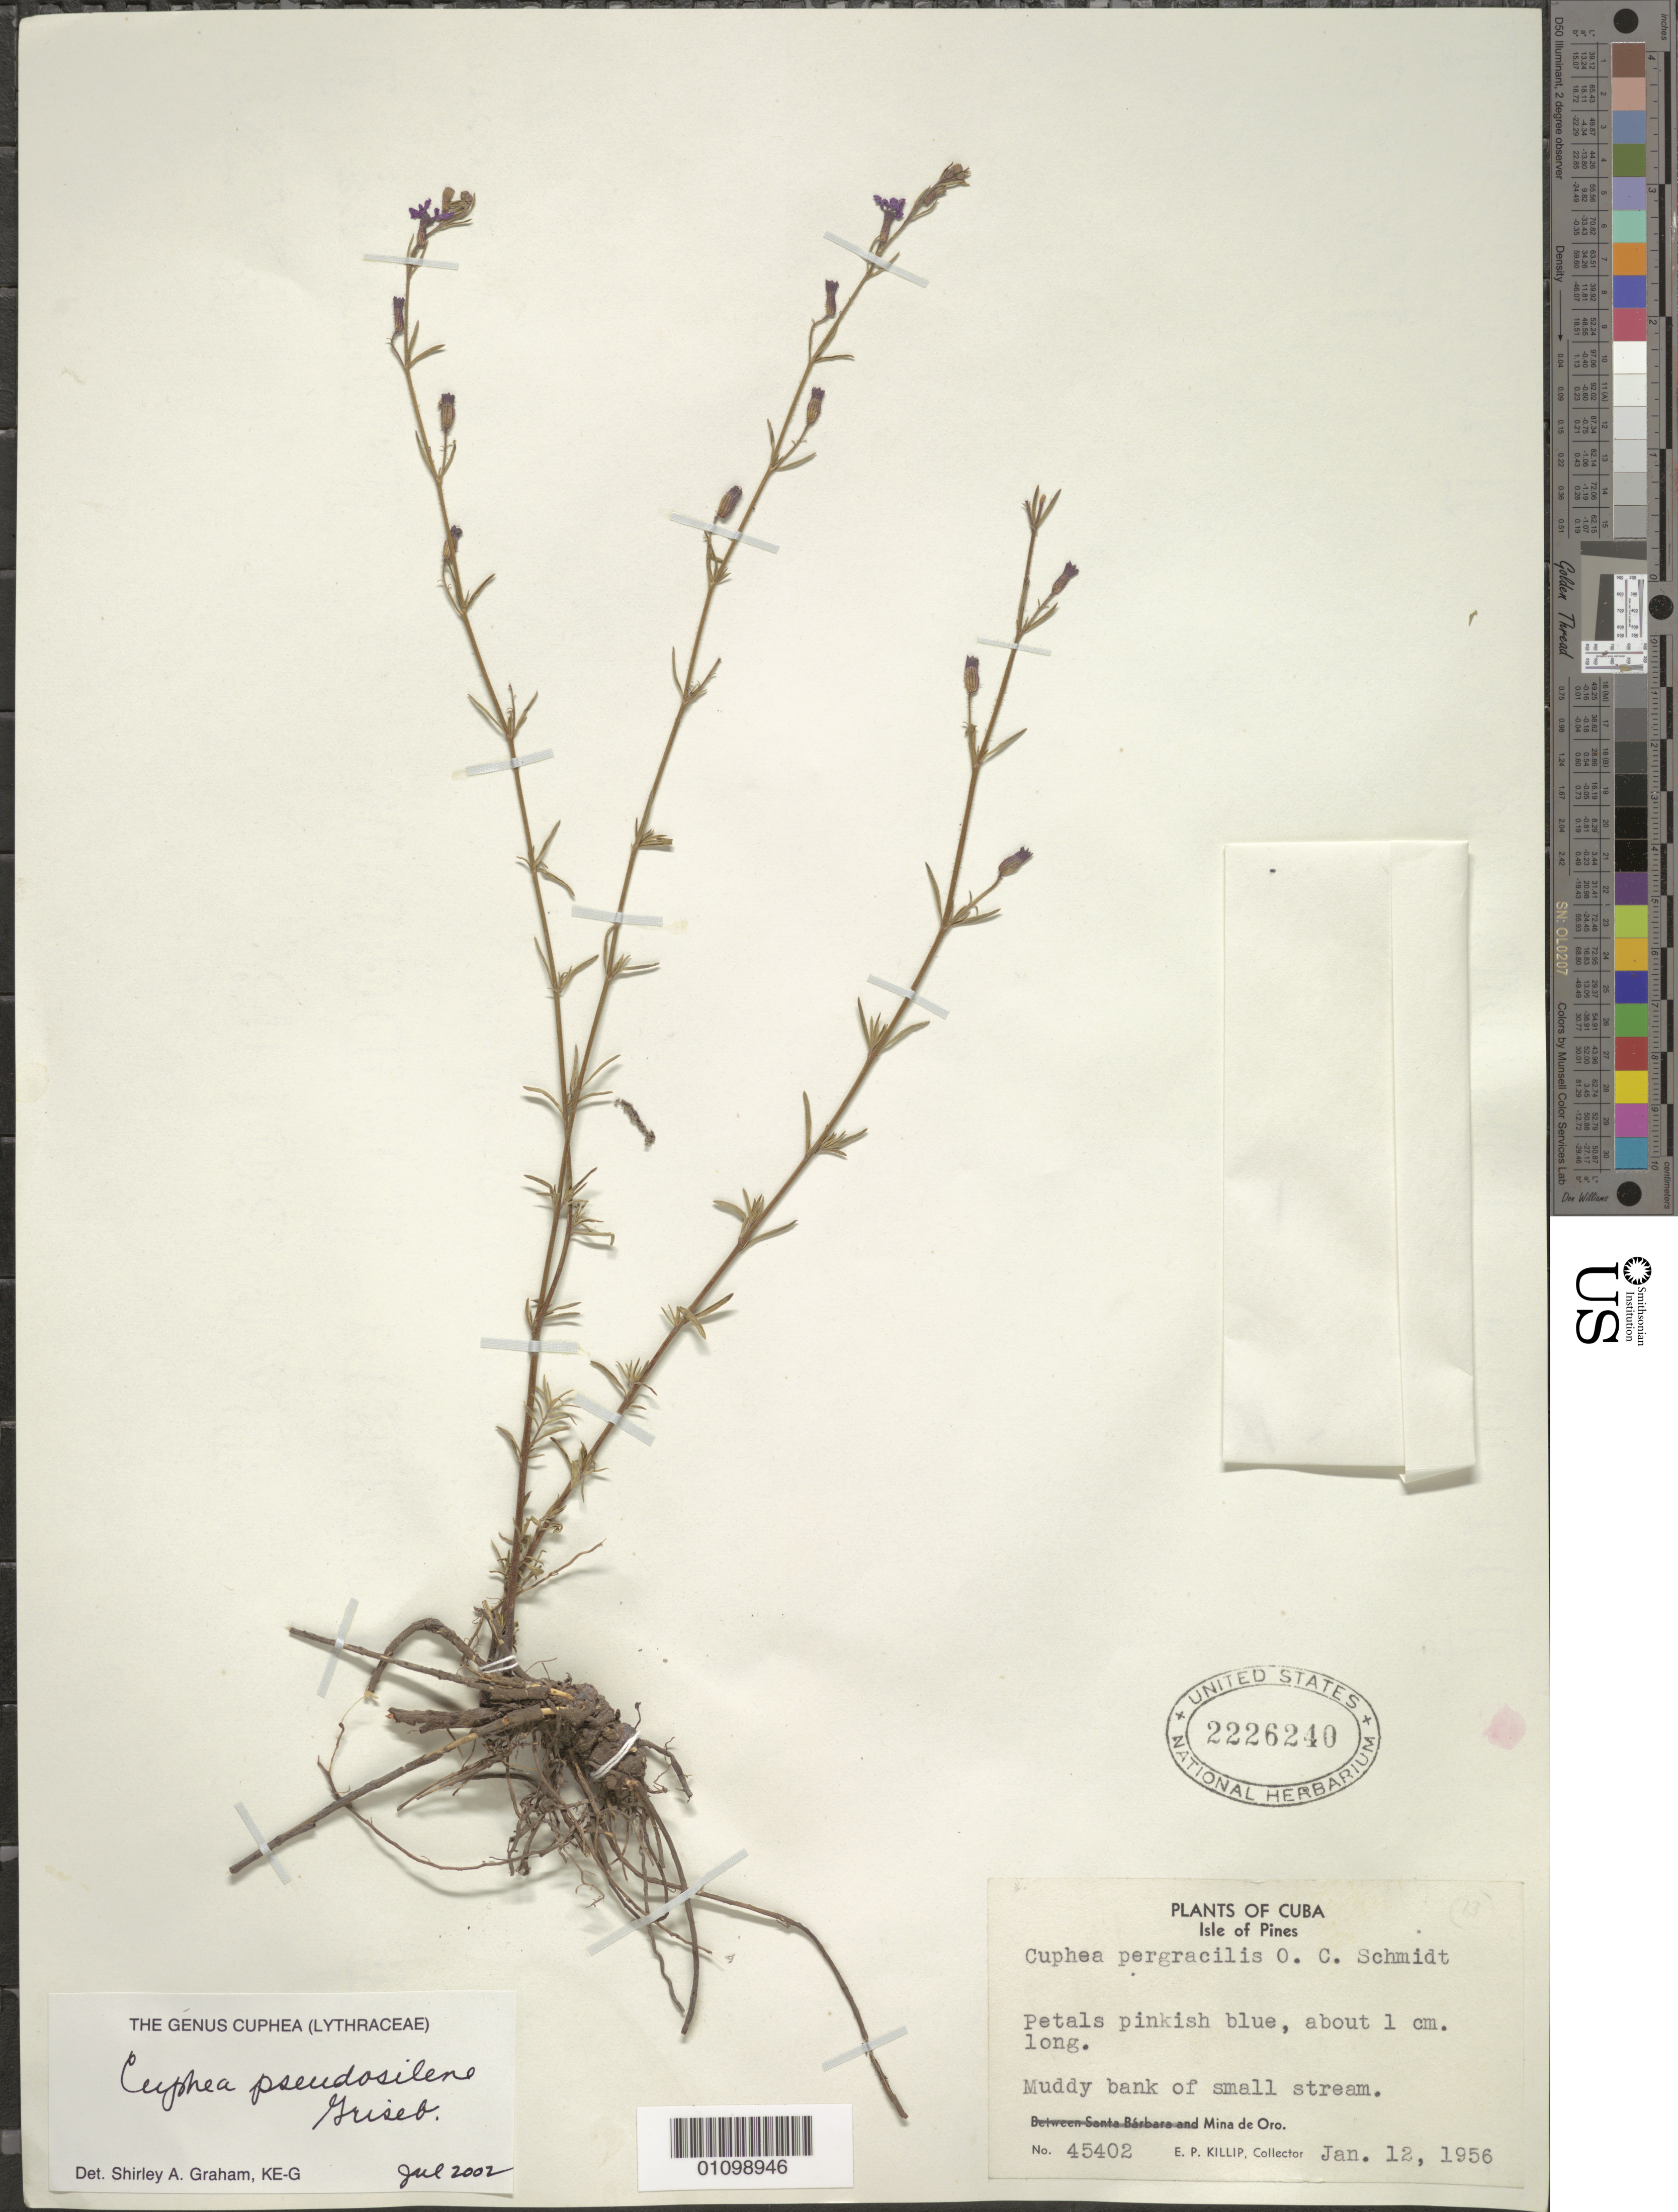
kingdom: Plantae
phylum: Tracheophyta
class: Magnoliopsida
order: Myrtales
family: Lythraceae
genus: Cuphea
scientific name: Cuphea pseudosilene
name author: Griseb.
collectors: E. P. Killip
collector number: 45402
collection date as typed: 12 Jan 1956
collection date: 1956-01-12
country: Cuba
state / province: Isla de La Juventud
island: Isla de la Juventud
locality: Muddy bank of small stream Mina de Oro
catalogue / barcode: US 2226240